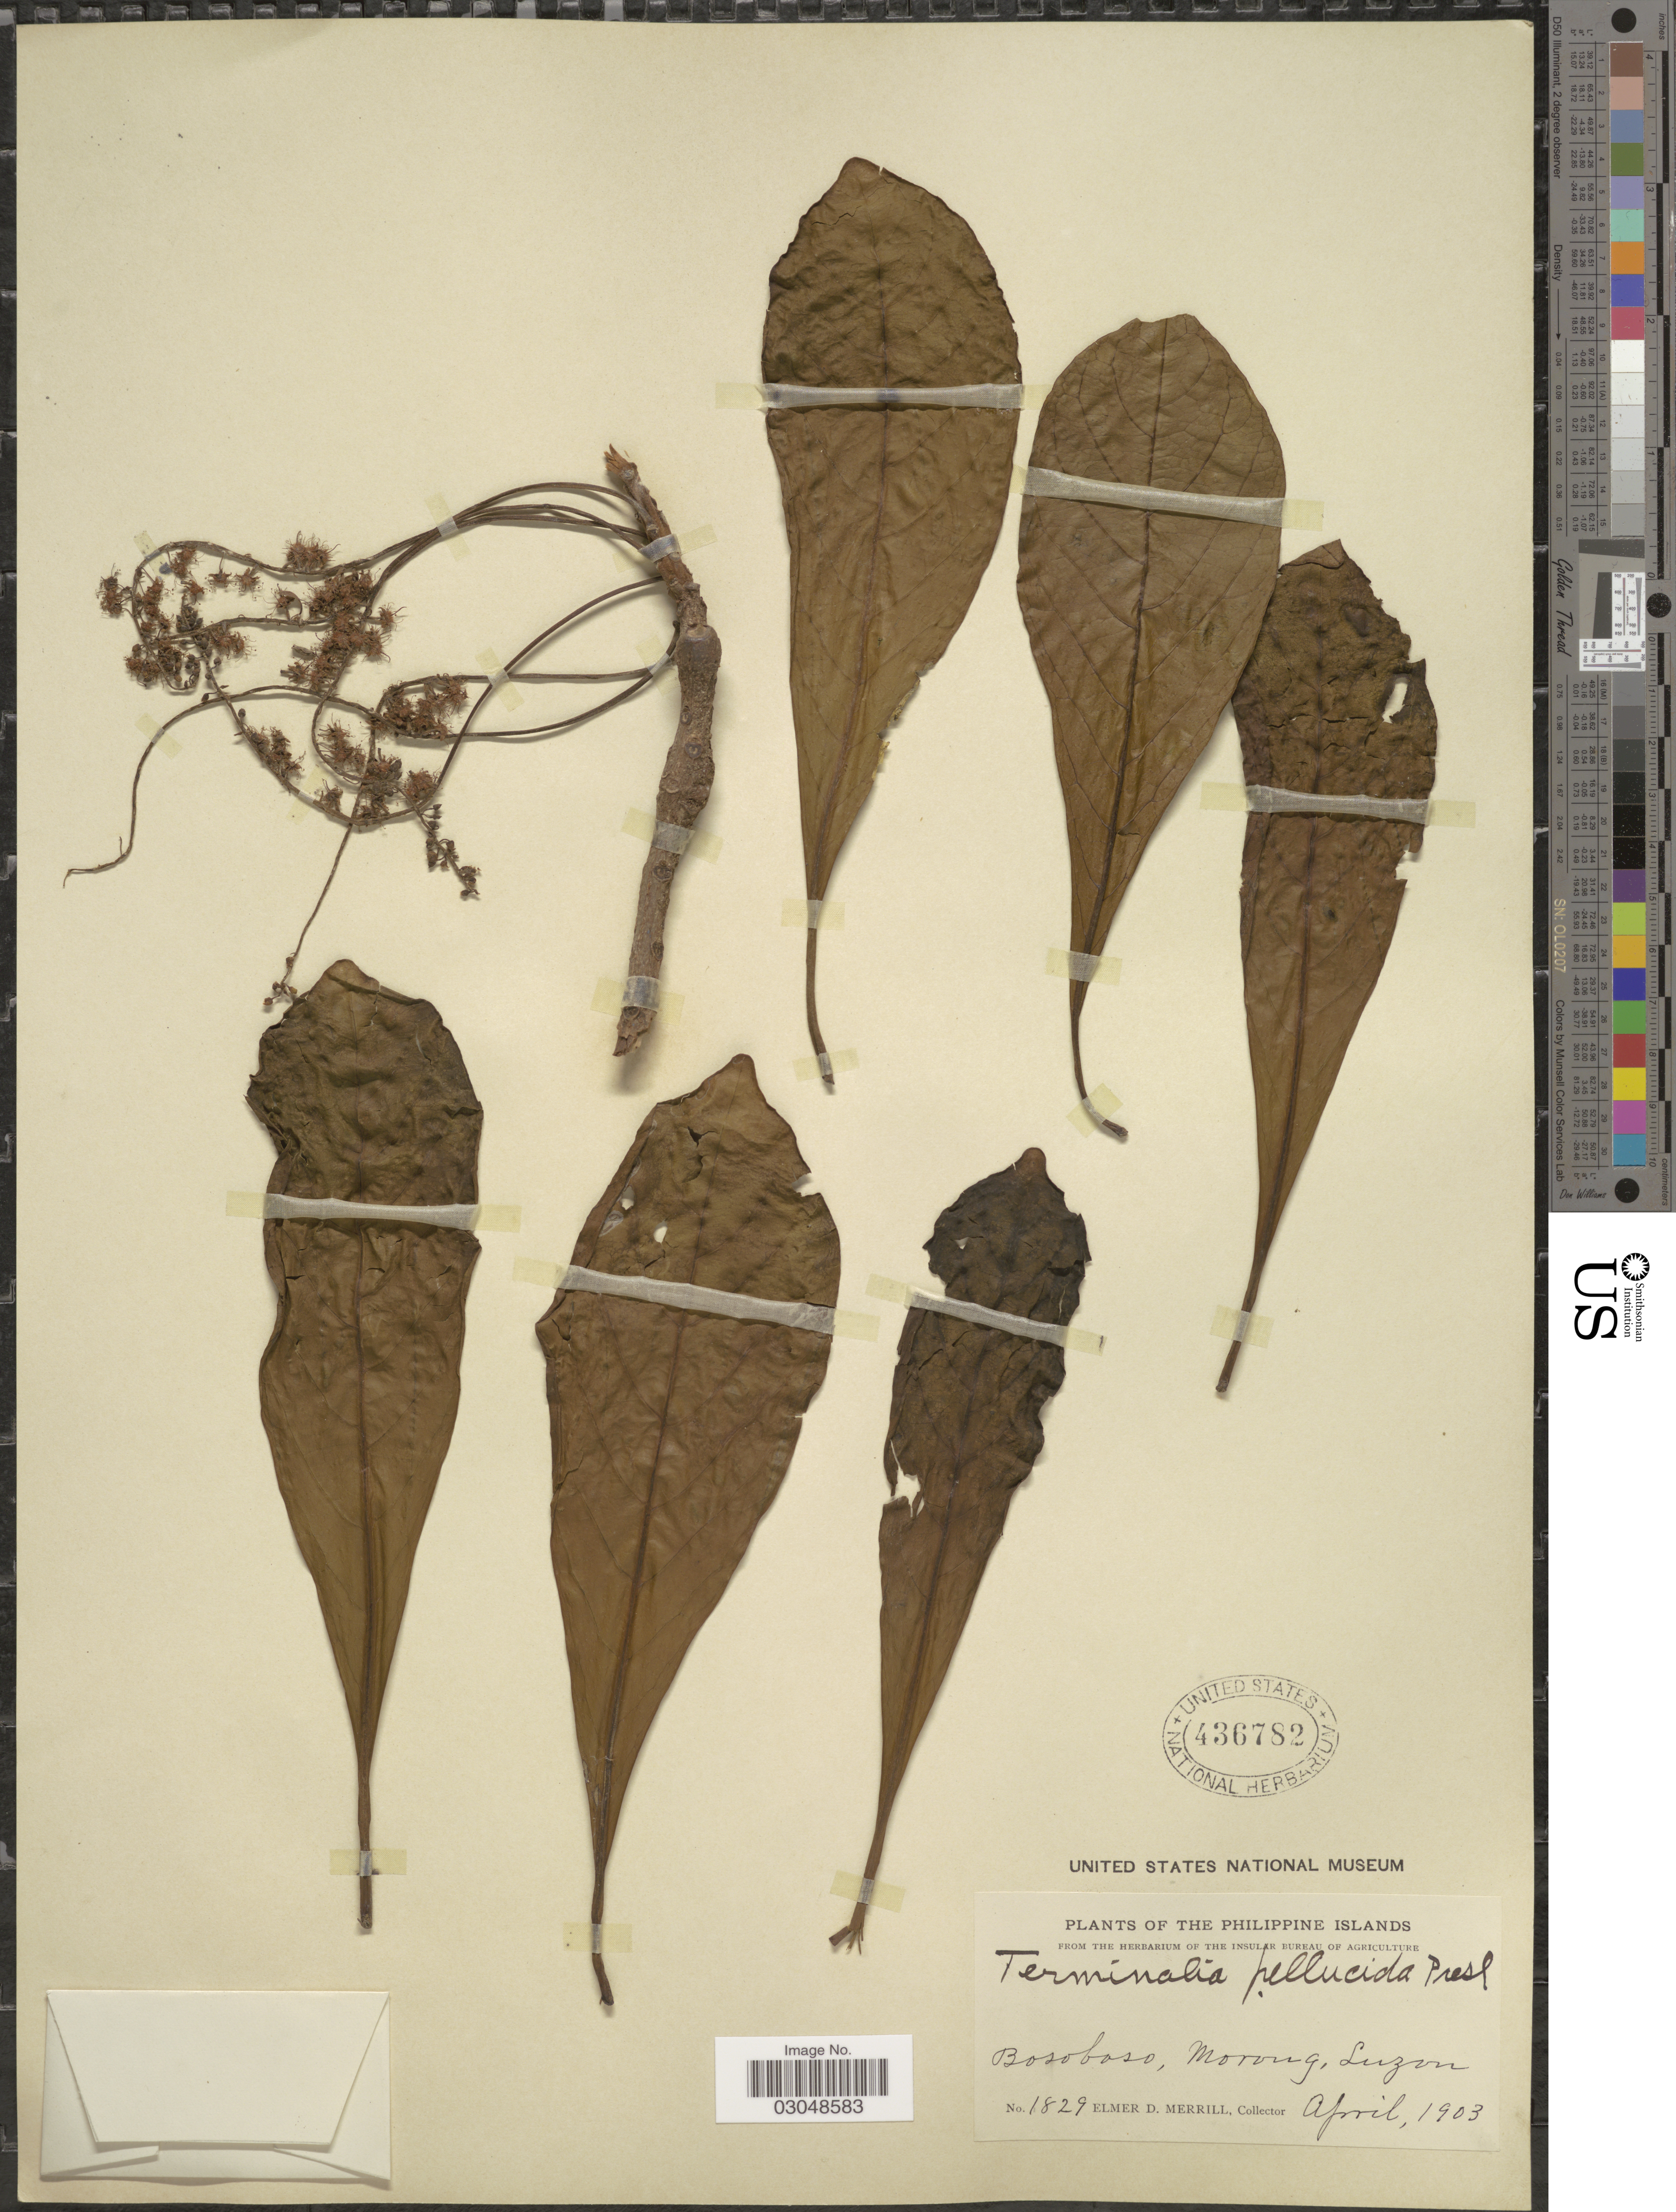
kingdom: Plantae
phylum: Tracheophyta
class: Magnoliopsida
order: Myrtales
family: Combretaceae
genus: Terminalia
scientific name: Terminalia pellucida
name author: C. Presl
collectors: E. D. Merrill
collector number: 1829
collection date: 1903-04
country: Philippines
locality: The Philippine Islands, Bosoboso, Morong, Luzon.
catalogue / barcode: US 436782